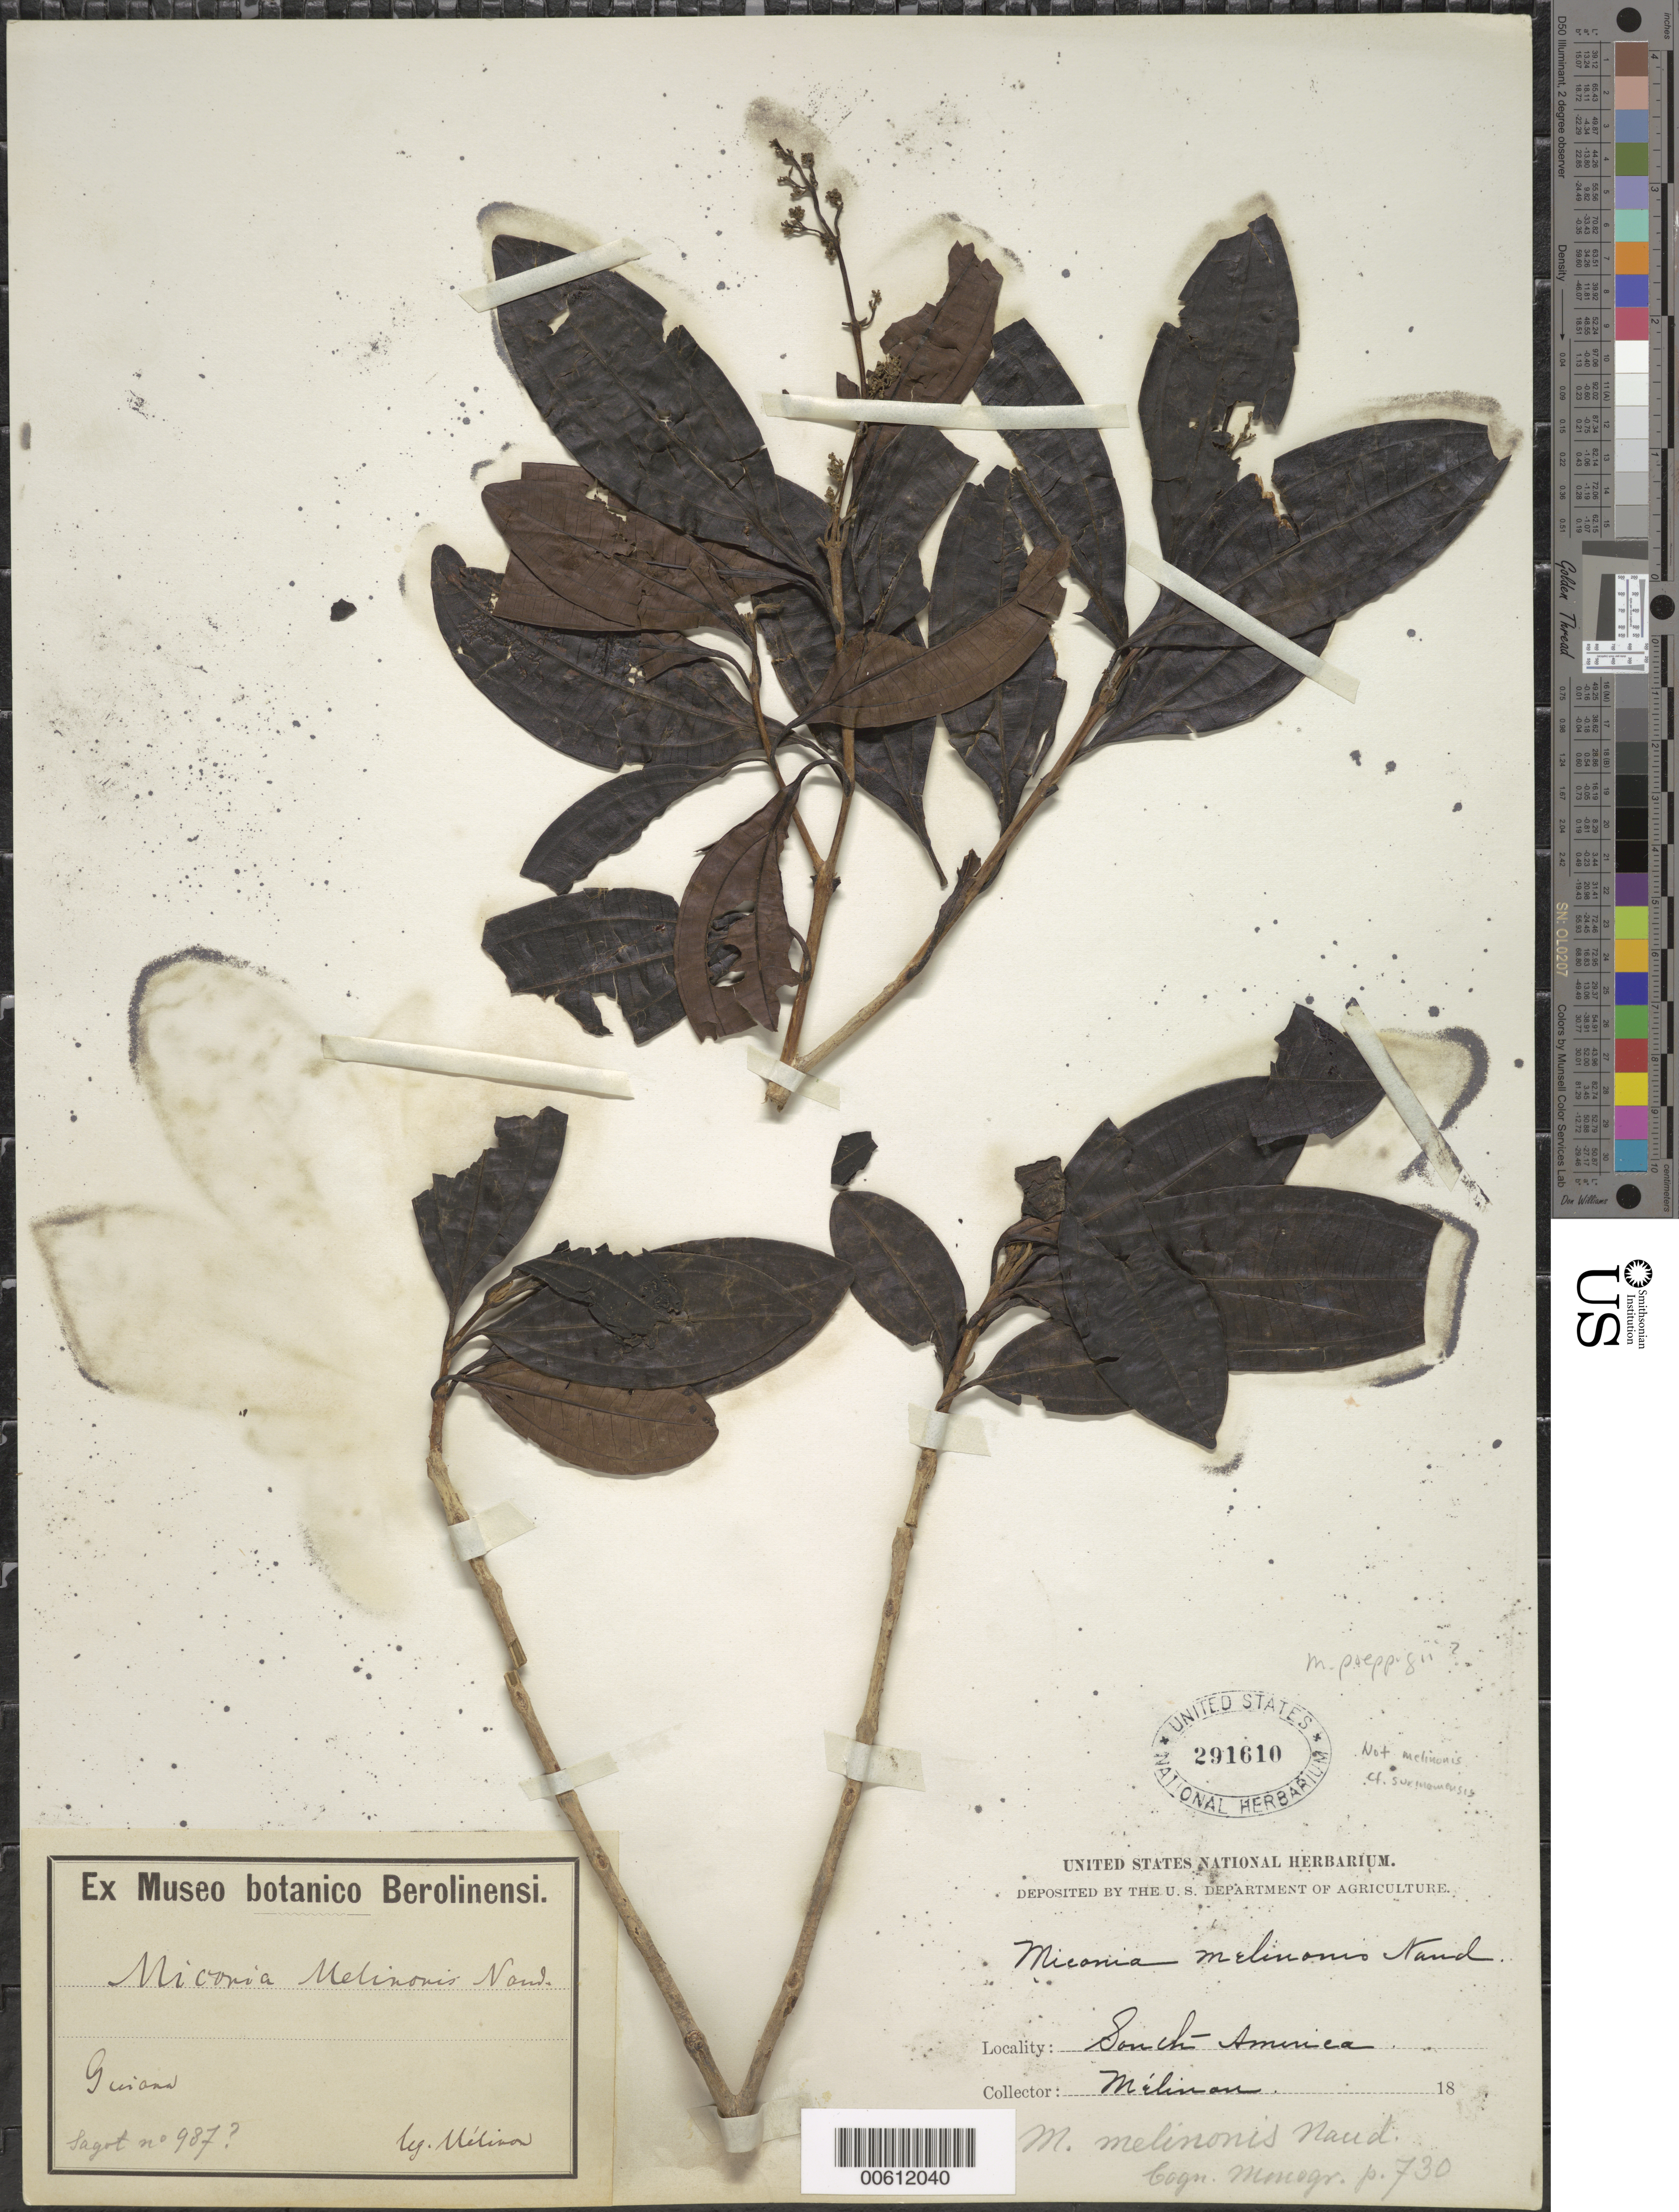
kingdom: Plantae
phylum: Tracheophyta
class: Magnoliopsida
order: Myrtales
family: Melastomataceae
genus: Miconia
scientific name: Miconia poeppigii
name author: Triana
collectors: E. Mélinon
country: French Guiana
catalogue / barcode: US 291610